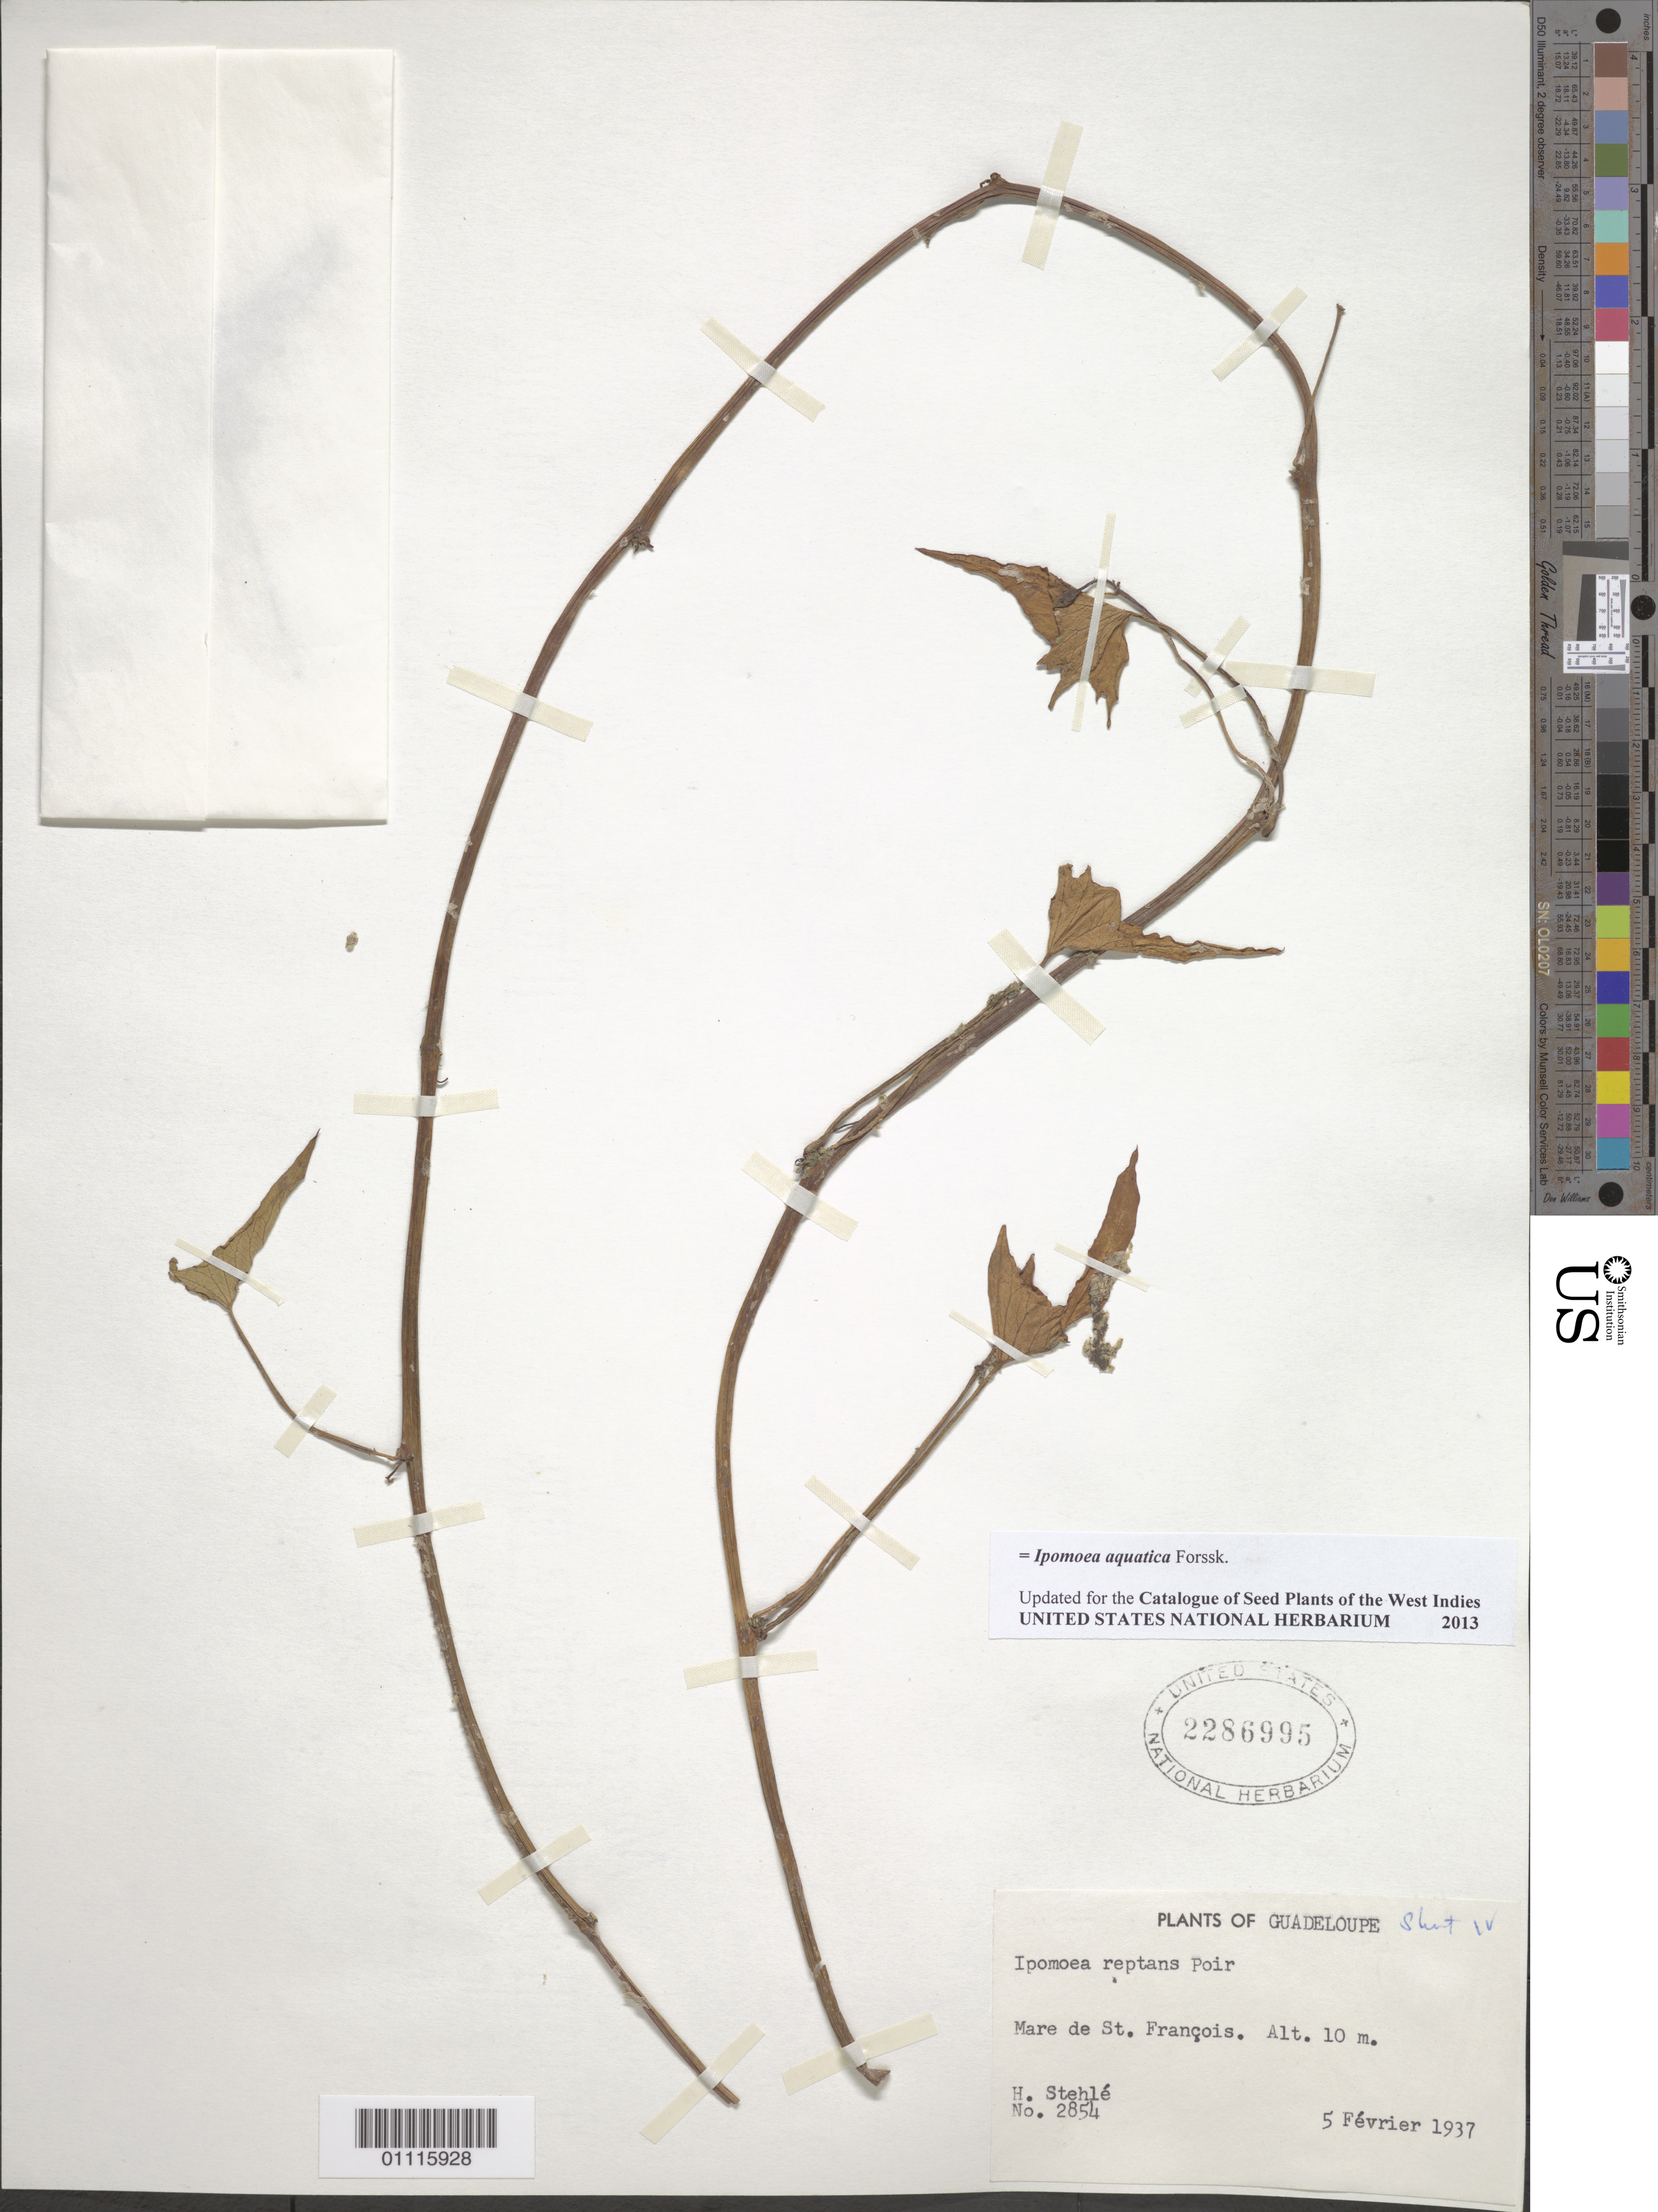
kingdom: Plantae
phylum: Tracheophyta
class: Magnoliopsida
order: Solanales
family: Convolvulaceae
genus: Ipomoea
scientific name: Ipomoea aquatica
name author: Forssk.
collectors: H. Stehlé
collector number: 2854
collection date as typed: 05 Feb 1937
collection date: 1937-02-05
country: Guadeloupe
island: Grande Terre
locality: Mare de St. Francois.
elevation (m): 10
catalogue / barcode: US 2286995